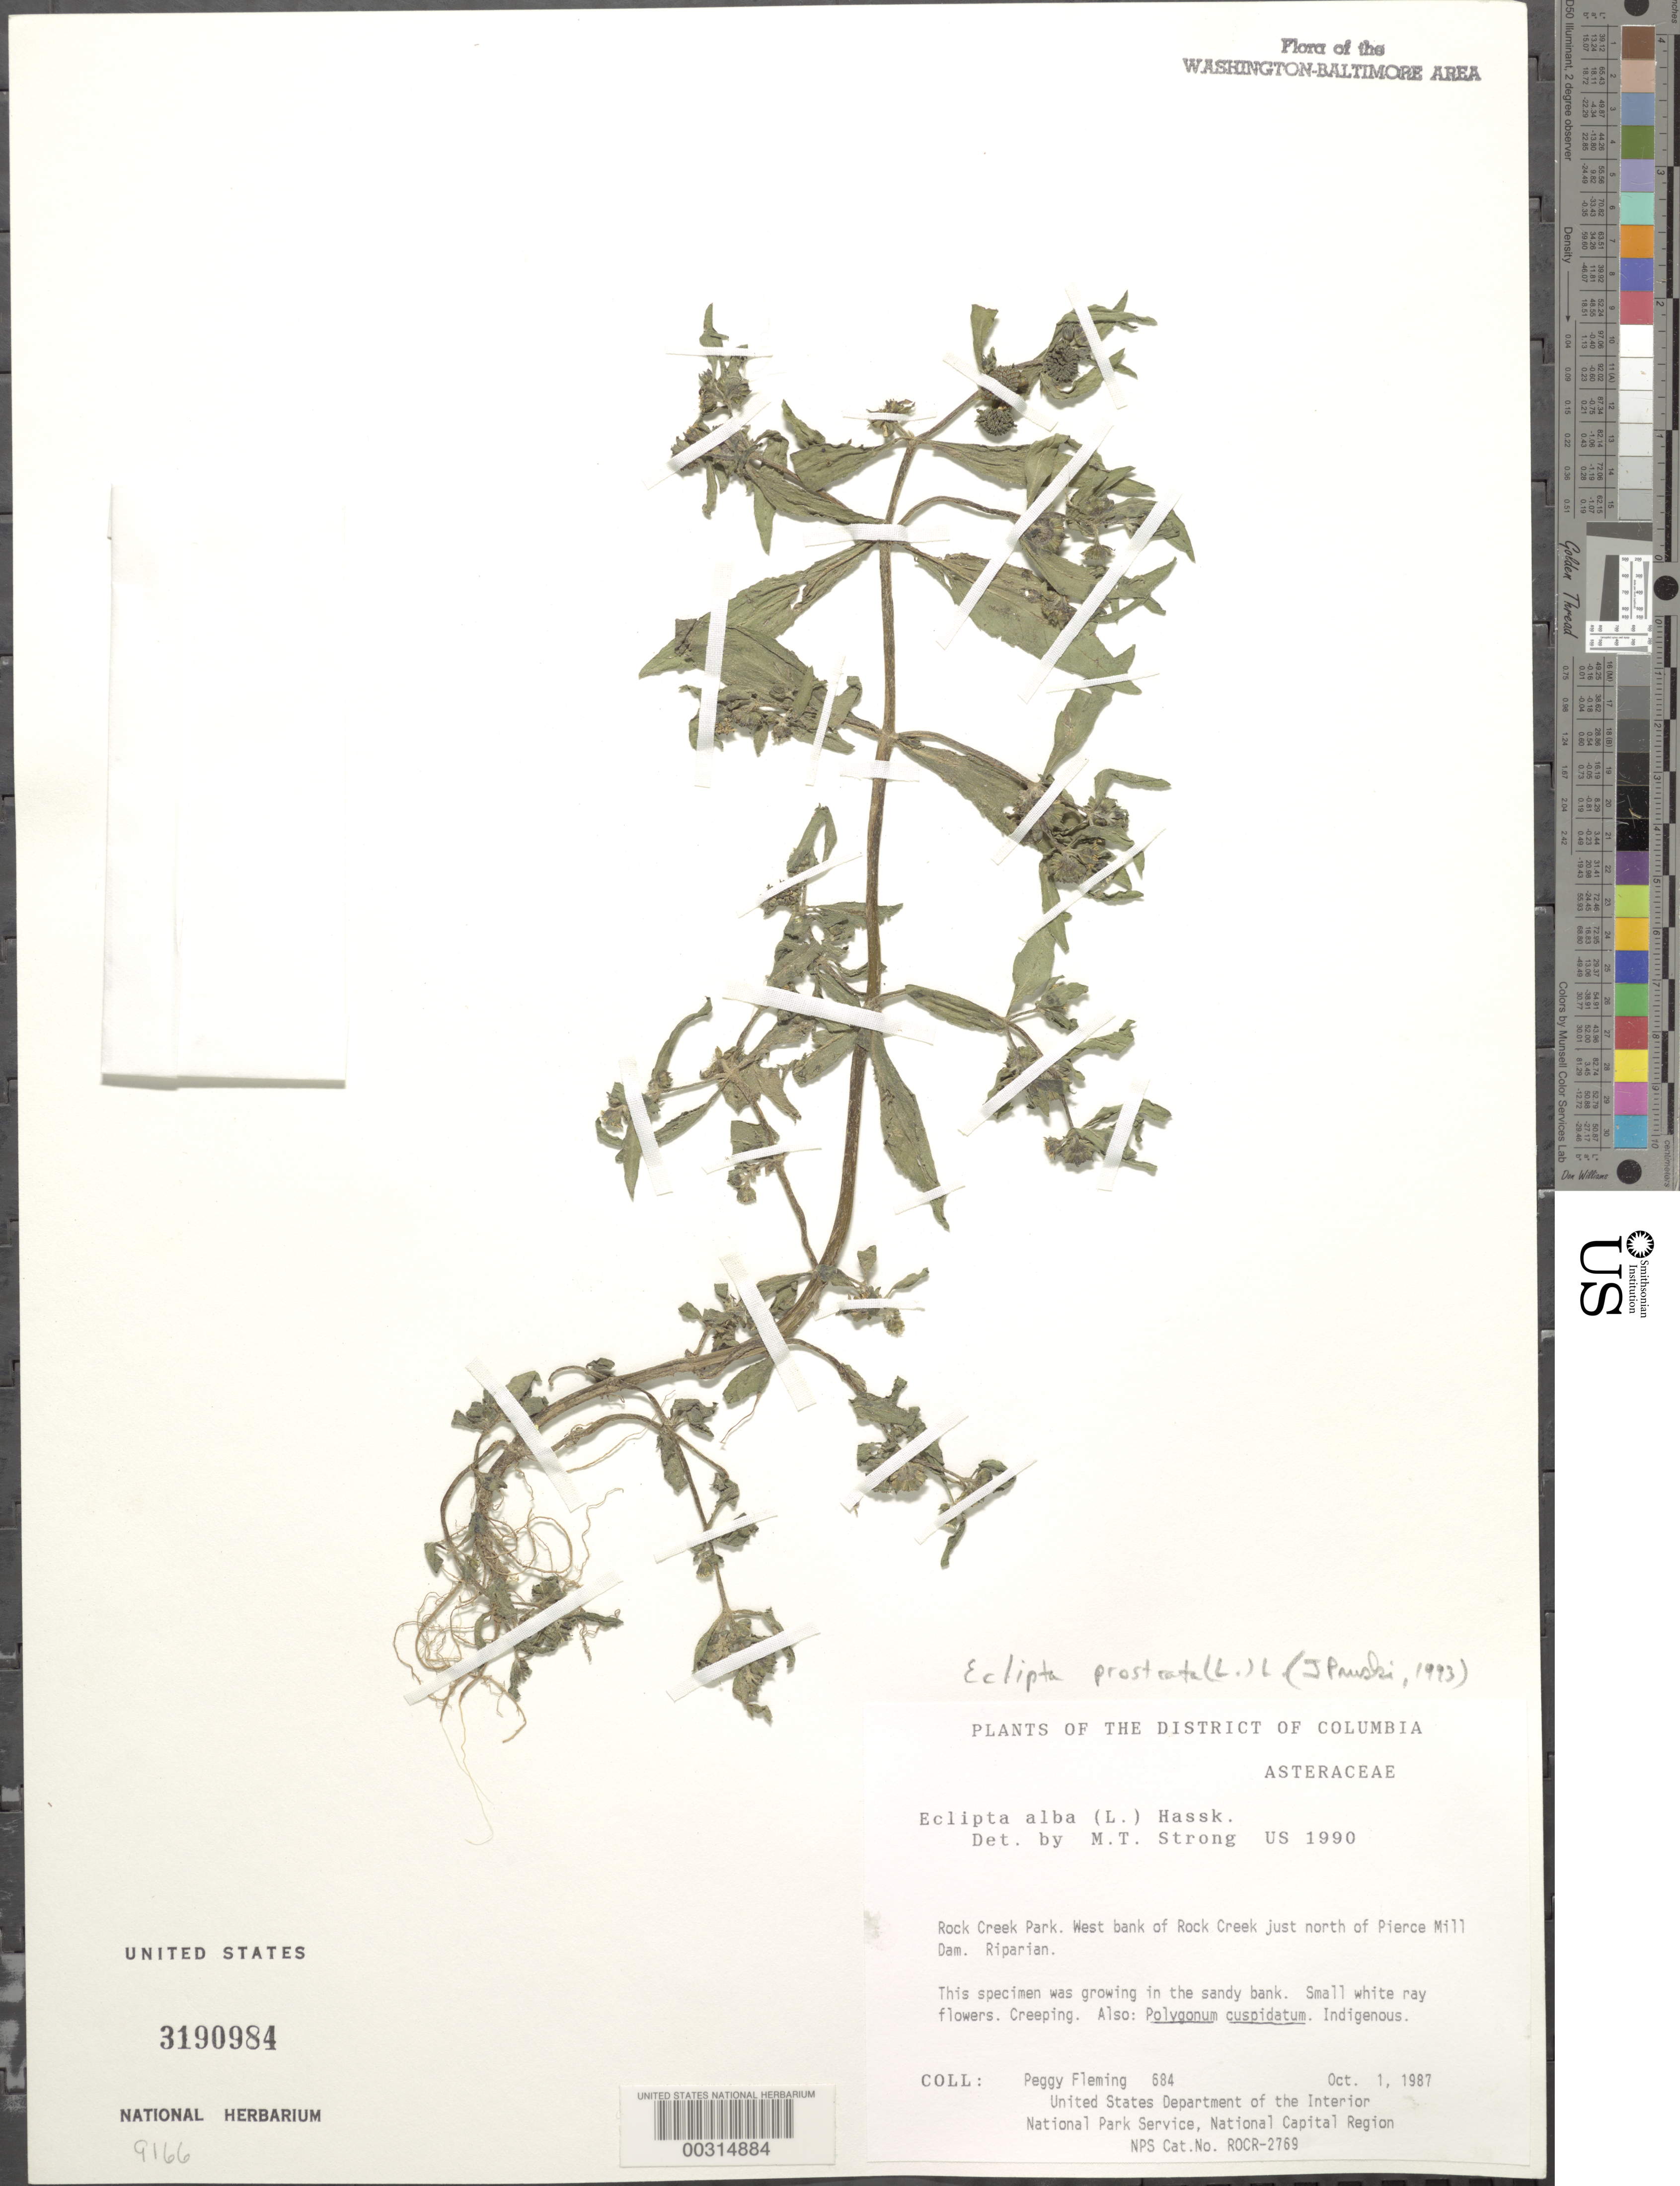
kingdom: Plantae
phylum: Tracheophyta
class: Magnoliopsida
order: Asterales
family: Asteraceae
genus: Eclipta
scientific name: Eclipta prostrata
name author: (L.) L.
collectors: P. Fleming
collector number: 684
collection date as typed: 01 Oct 1987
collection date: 1987-10-01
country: United States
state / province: District of Columbia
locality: Rock Creek Park, W bank of Rock Creek, N of Pierce Mill Dam Rock Creek Park & vicinity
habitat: In sandy bank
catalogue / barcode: US 3190984